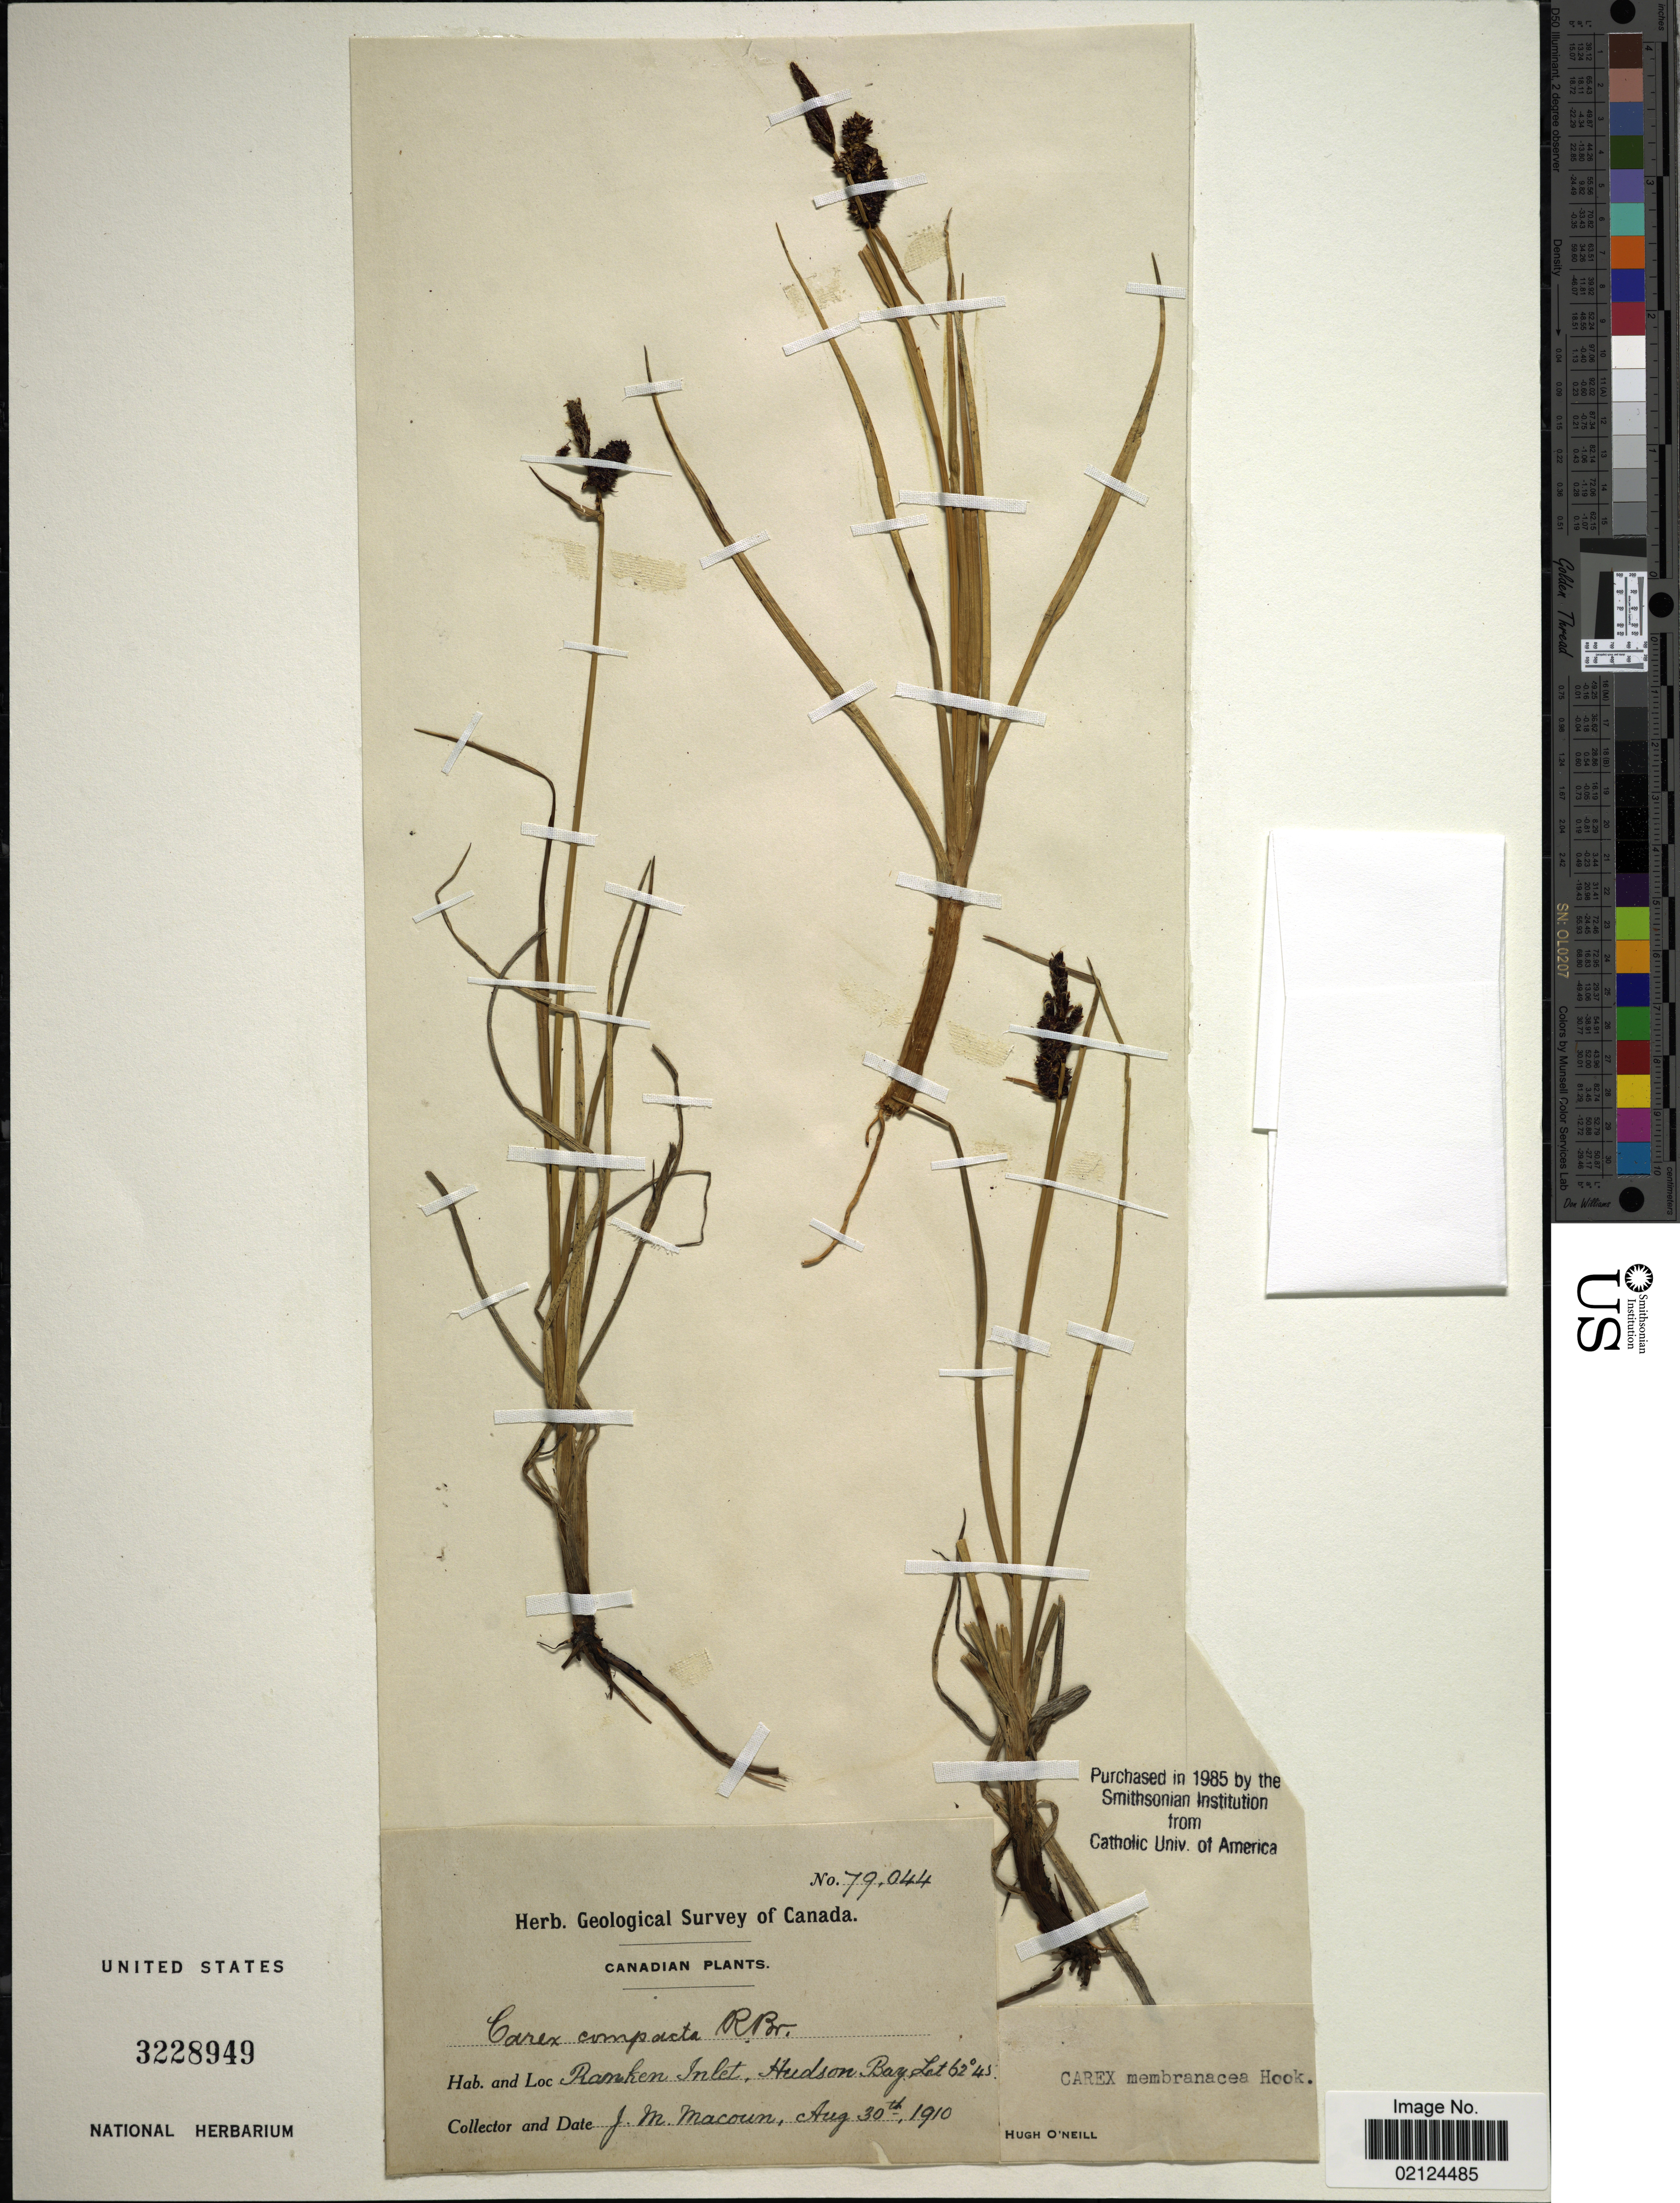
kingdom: Plantae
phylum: Tracheophyta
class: Liliopsida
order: Poales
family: Cyperaceae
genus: Carex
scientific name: Carex membranacea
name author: Hook.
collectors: J. M. Macoun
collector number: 79044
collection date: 1910-08-30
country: Canada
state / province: Nunavut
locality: Rankin Inlet, Hudson Bay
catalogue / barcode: US 3228949